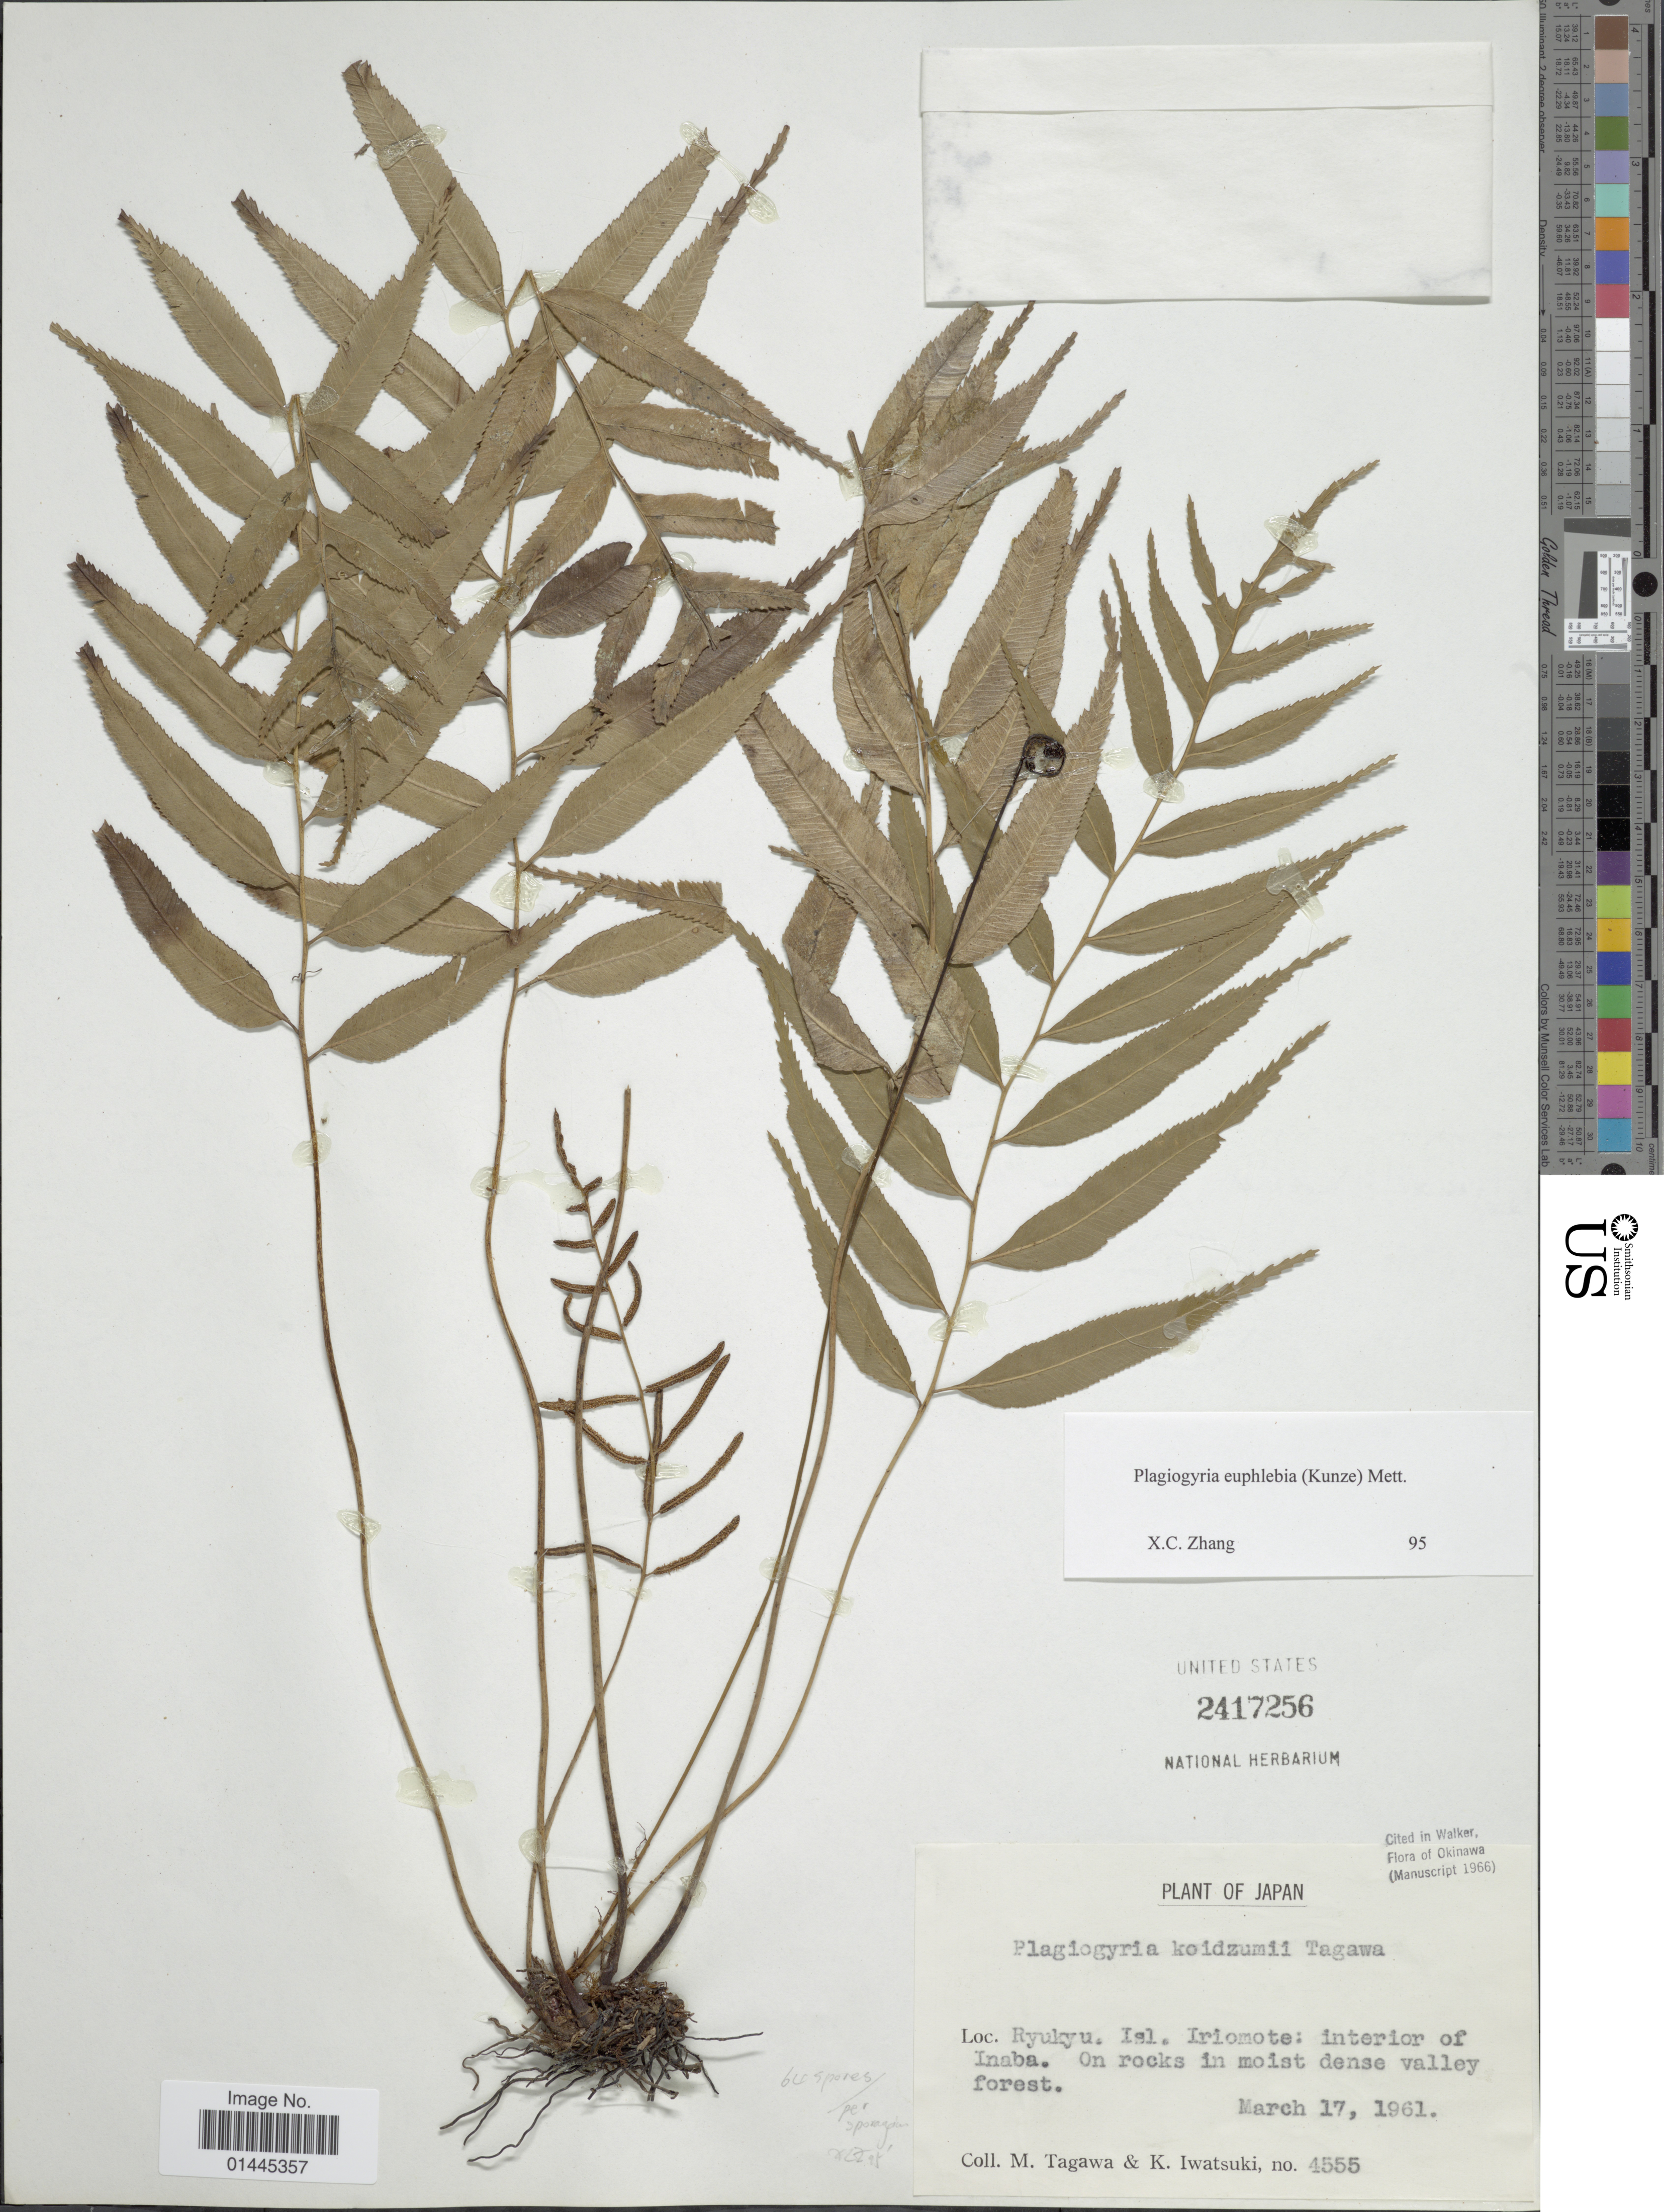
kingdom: Plantae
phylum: Tracheophyta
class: Polypodiopsida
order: Cyatheales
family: Plagiogyriaceae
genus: Plagiogyria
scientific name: Plagiogyria euphlebia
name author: (Kunze) Mett.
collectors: M. Tagawa & K. Iwatsuki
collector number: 4555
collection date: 1961-03-17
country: Japan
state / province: Okinawa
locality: Ryukyu, Isl. Iriomote: interior of Inaba, on rocks in moist dense valley forest.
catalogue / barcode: US 2417256